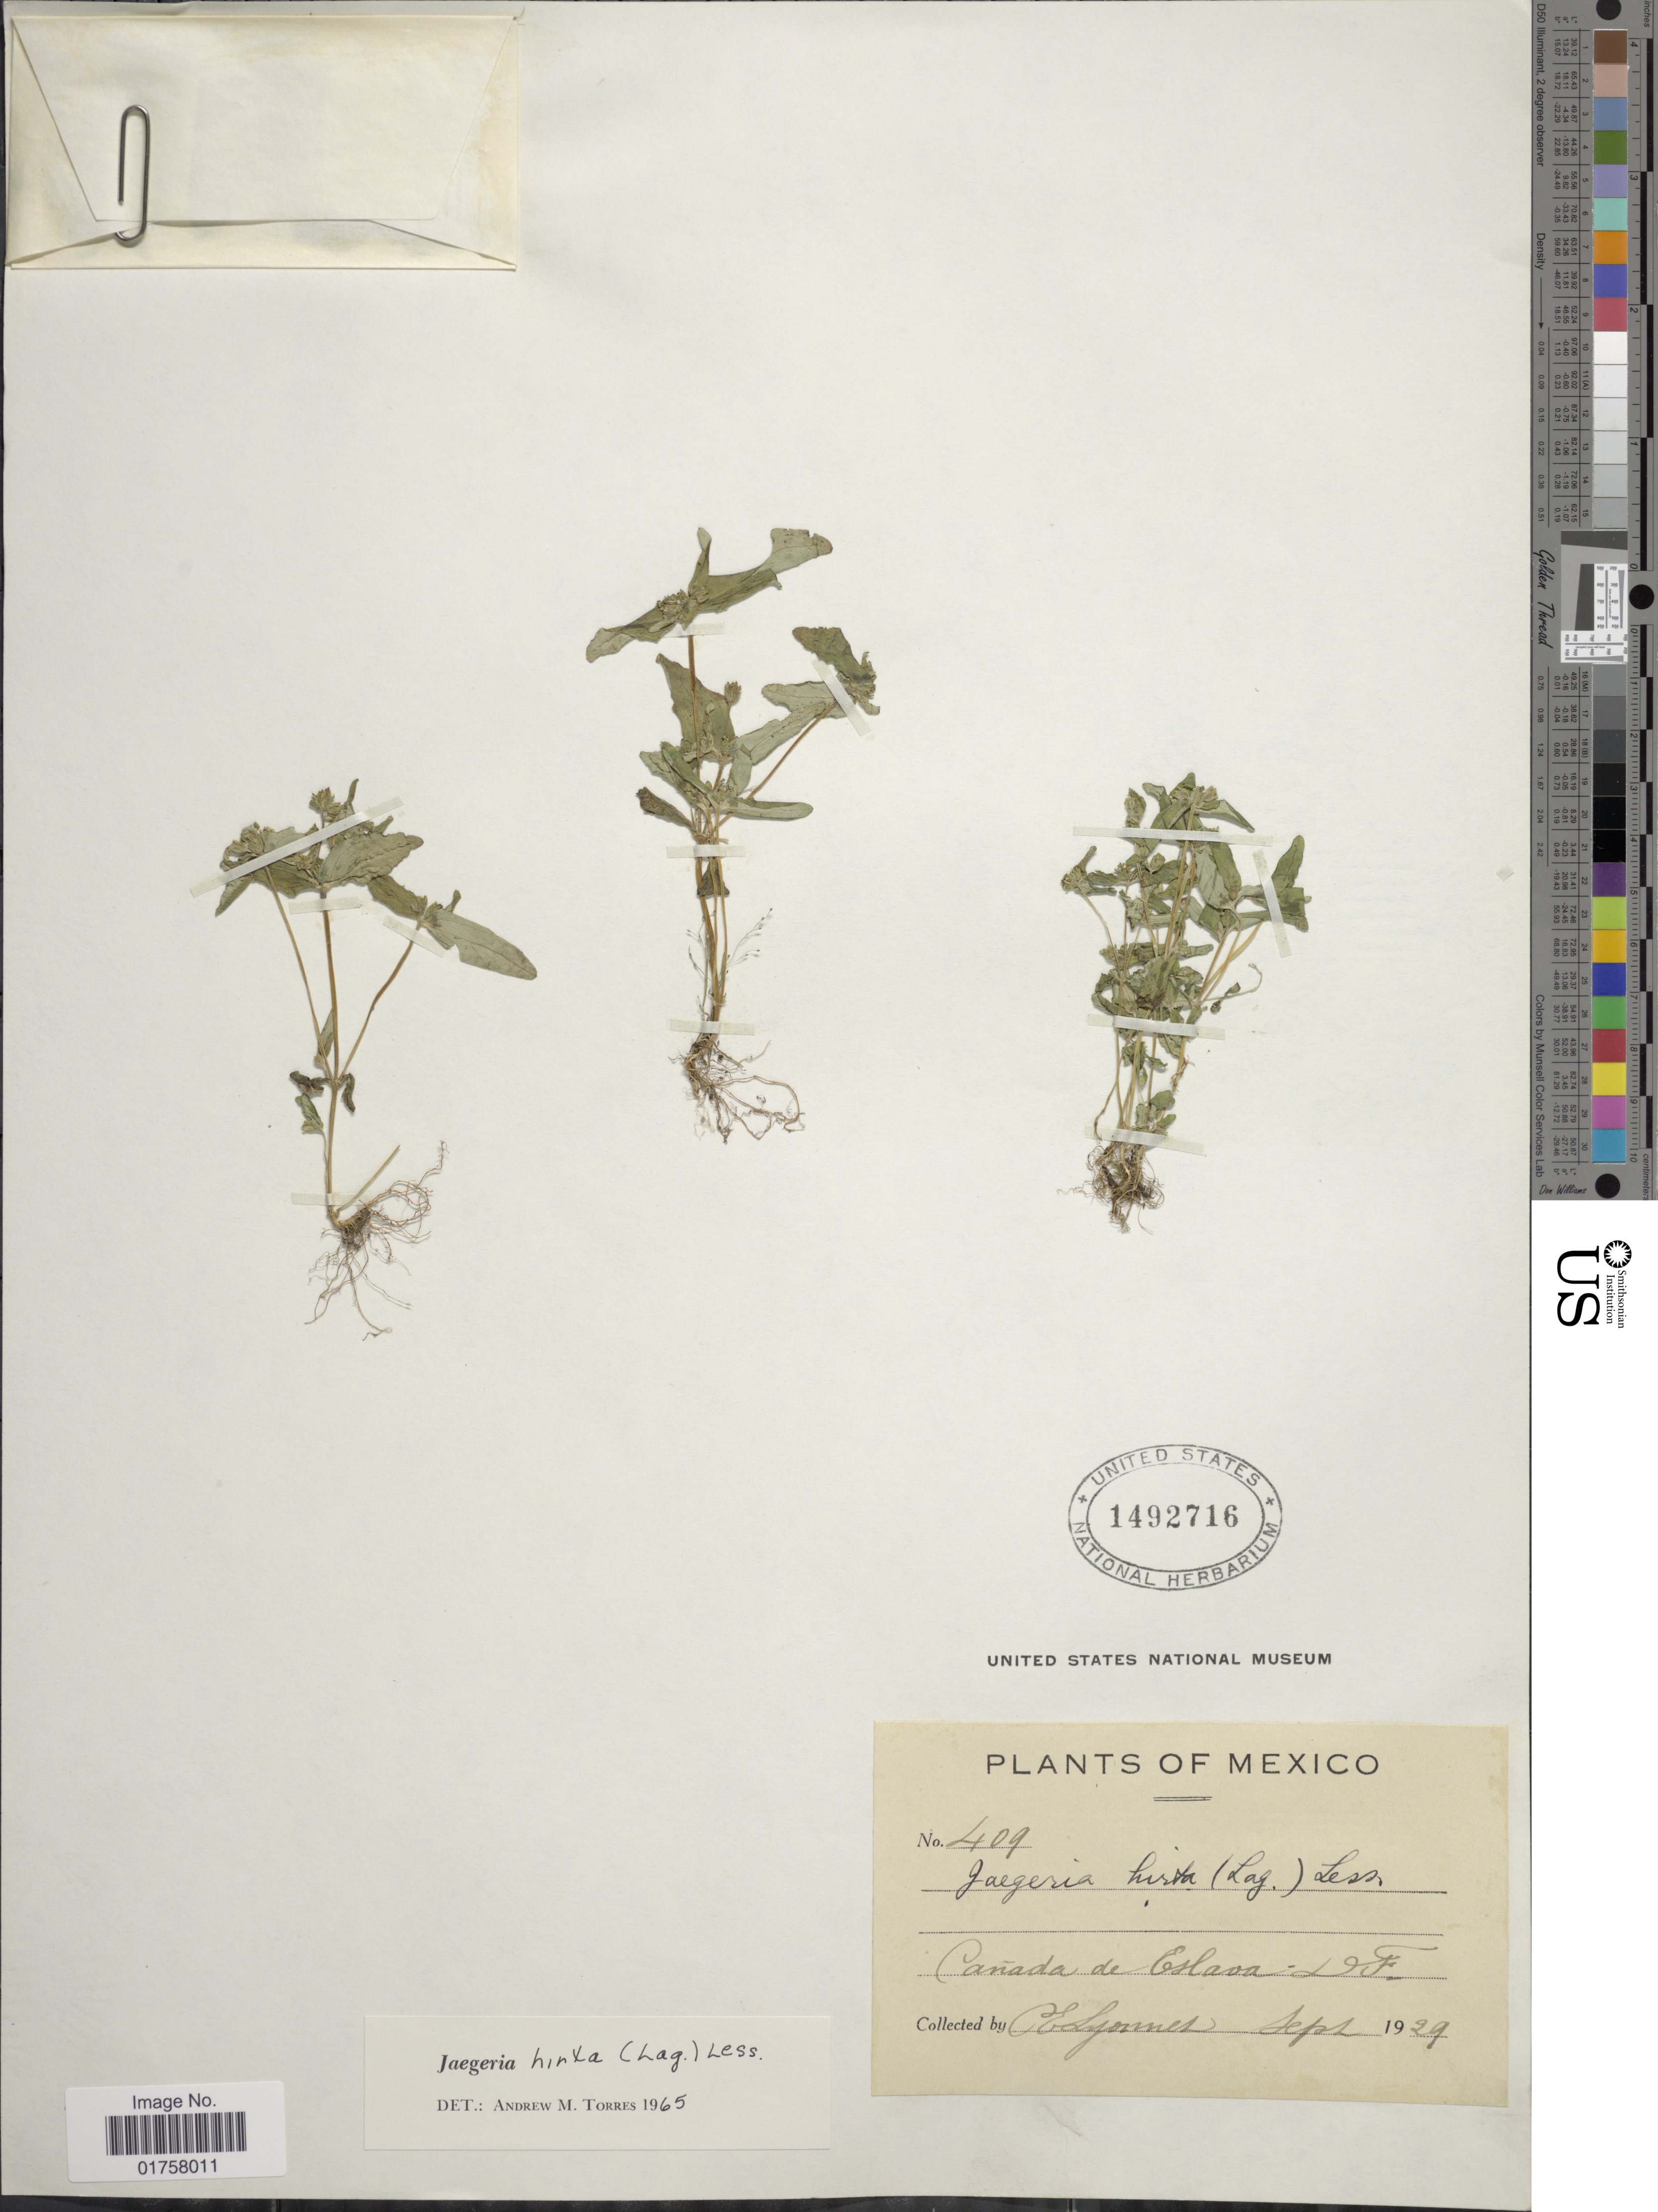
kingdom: Plantae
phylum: Tracheophyta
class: Magnoliopsida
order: Asterales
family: Asteraceae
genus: Jaegeria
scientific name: Jaegeria hirta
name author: (Lag.) Less.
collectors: C. Lyonnet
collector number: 409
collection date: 1929-09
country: Mexico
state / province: Distrito Federal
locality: Canada de Eslava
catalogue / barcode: US 1492716